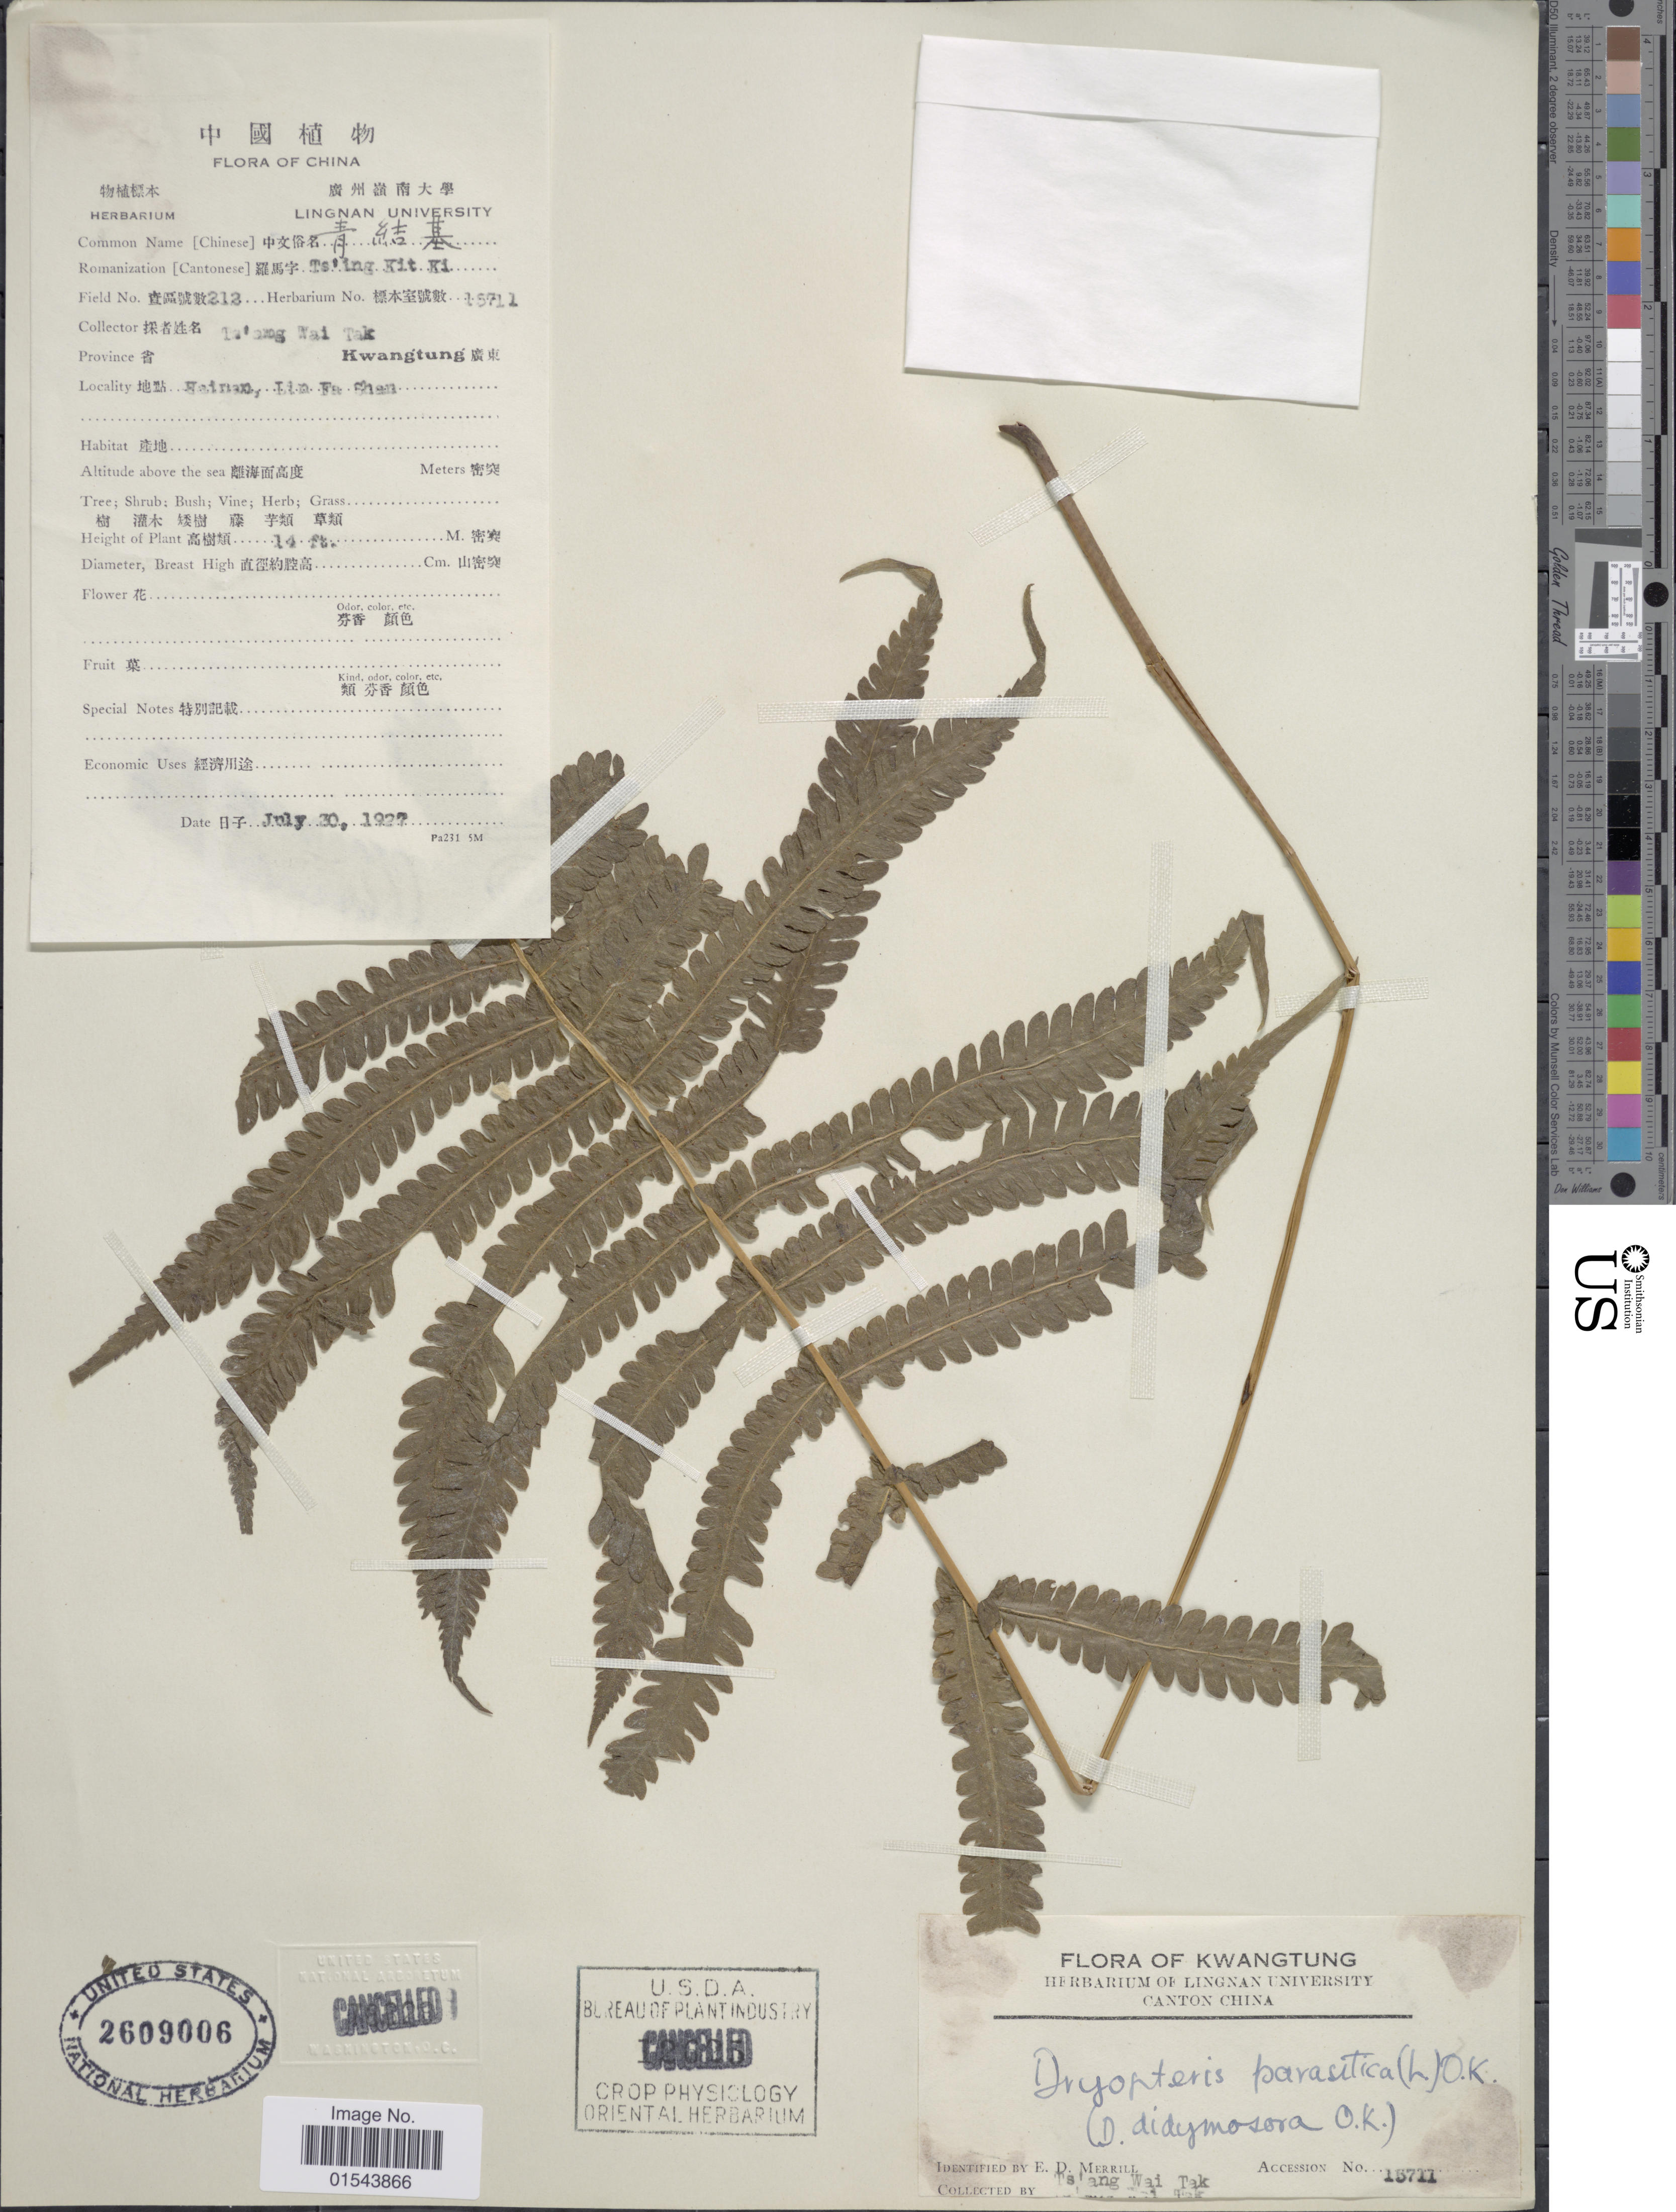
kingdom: Plantae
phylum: Tracheophyta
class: Polypodiopsida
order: Polypodiales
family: Thelypteridaceae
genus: Christella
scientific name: Christella parasitica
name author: (L.) H. Lév.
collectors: W. T. Tsang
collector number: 13711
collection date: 1927-07-30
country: China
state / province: Guangdong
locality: Hainan, Lin Fa Shan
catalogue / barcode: US 2609006